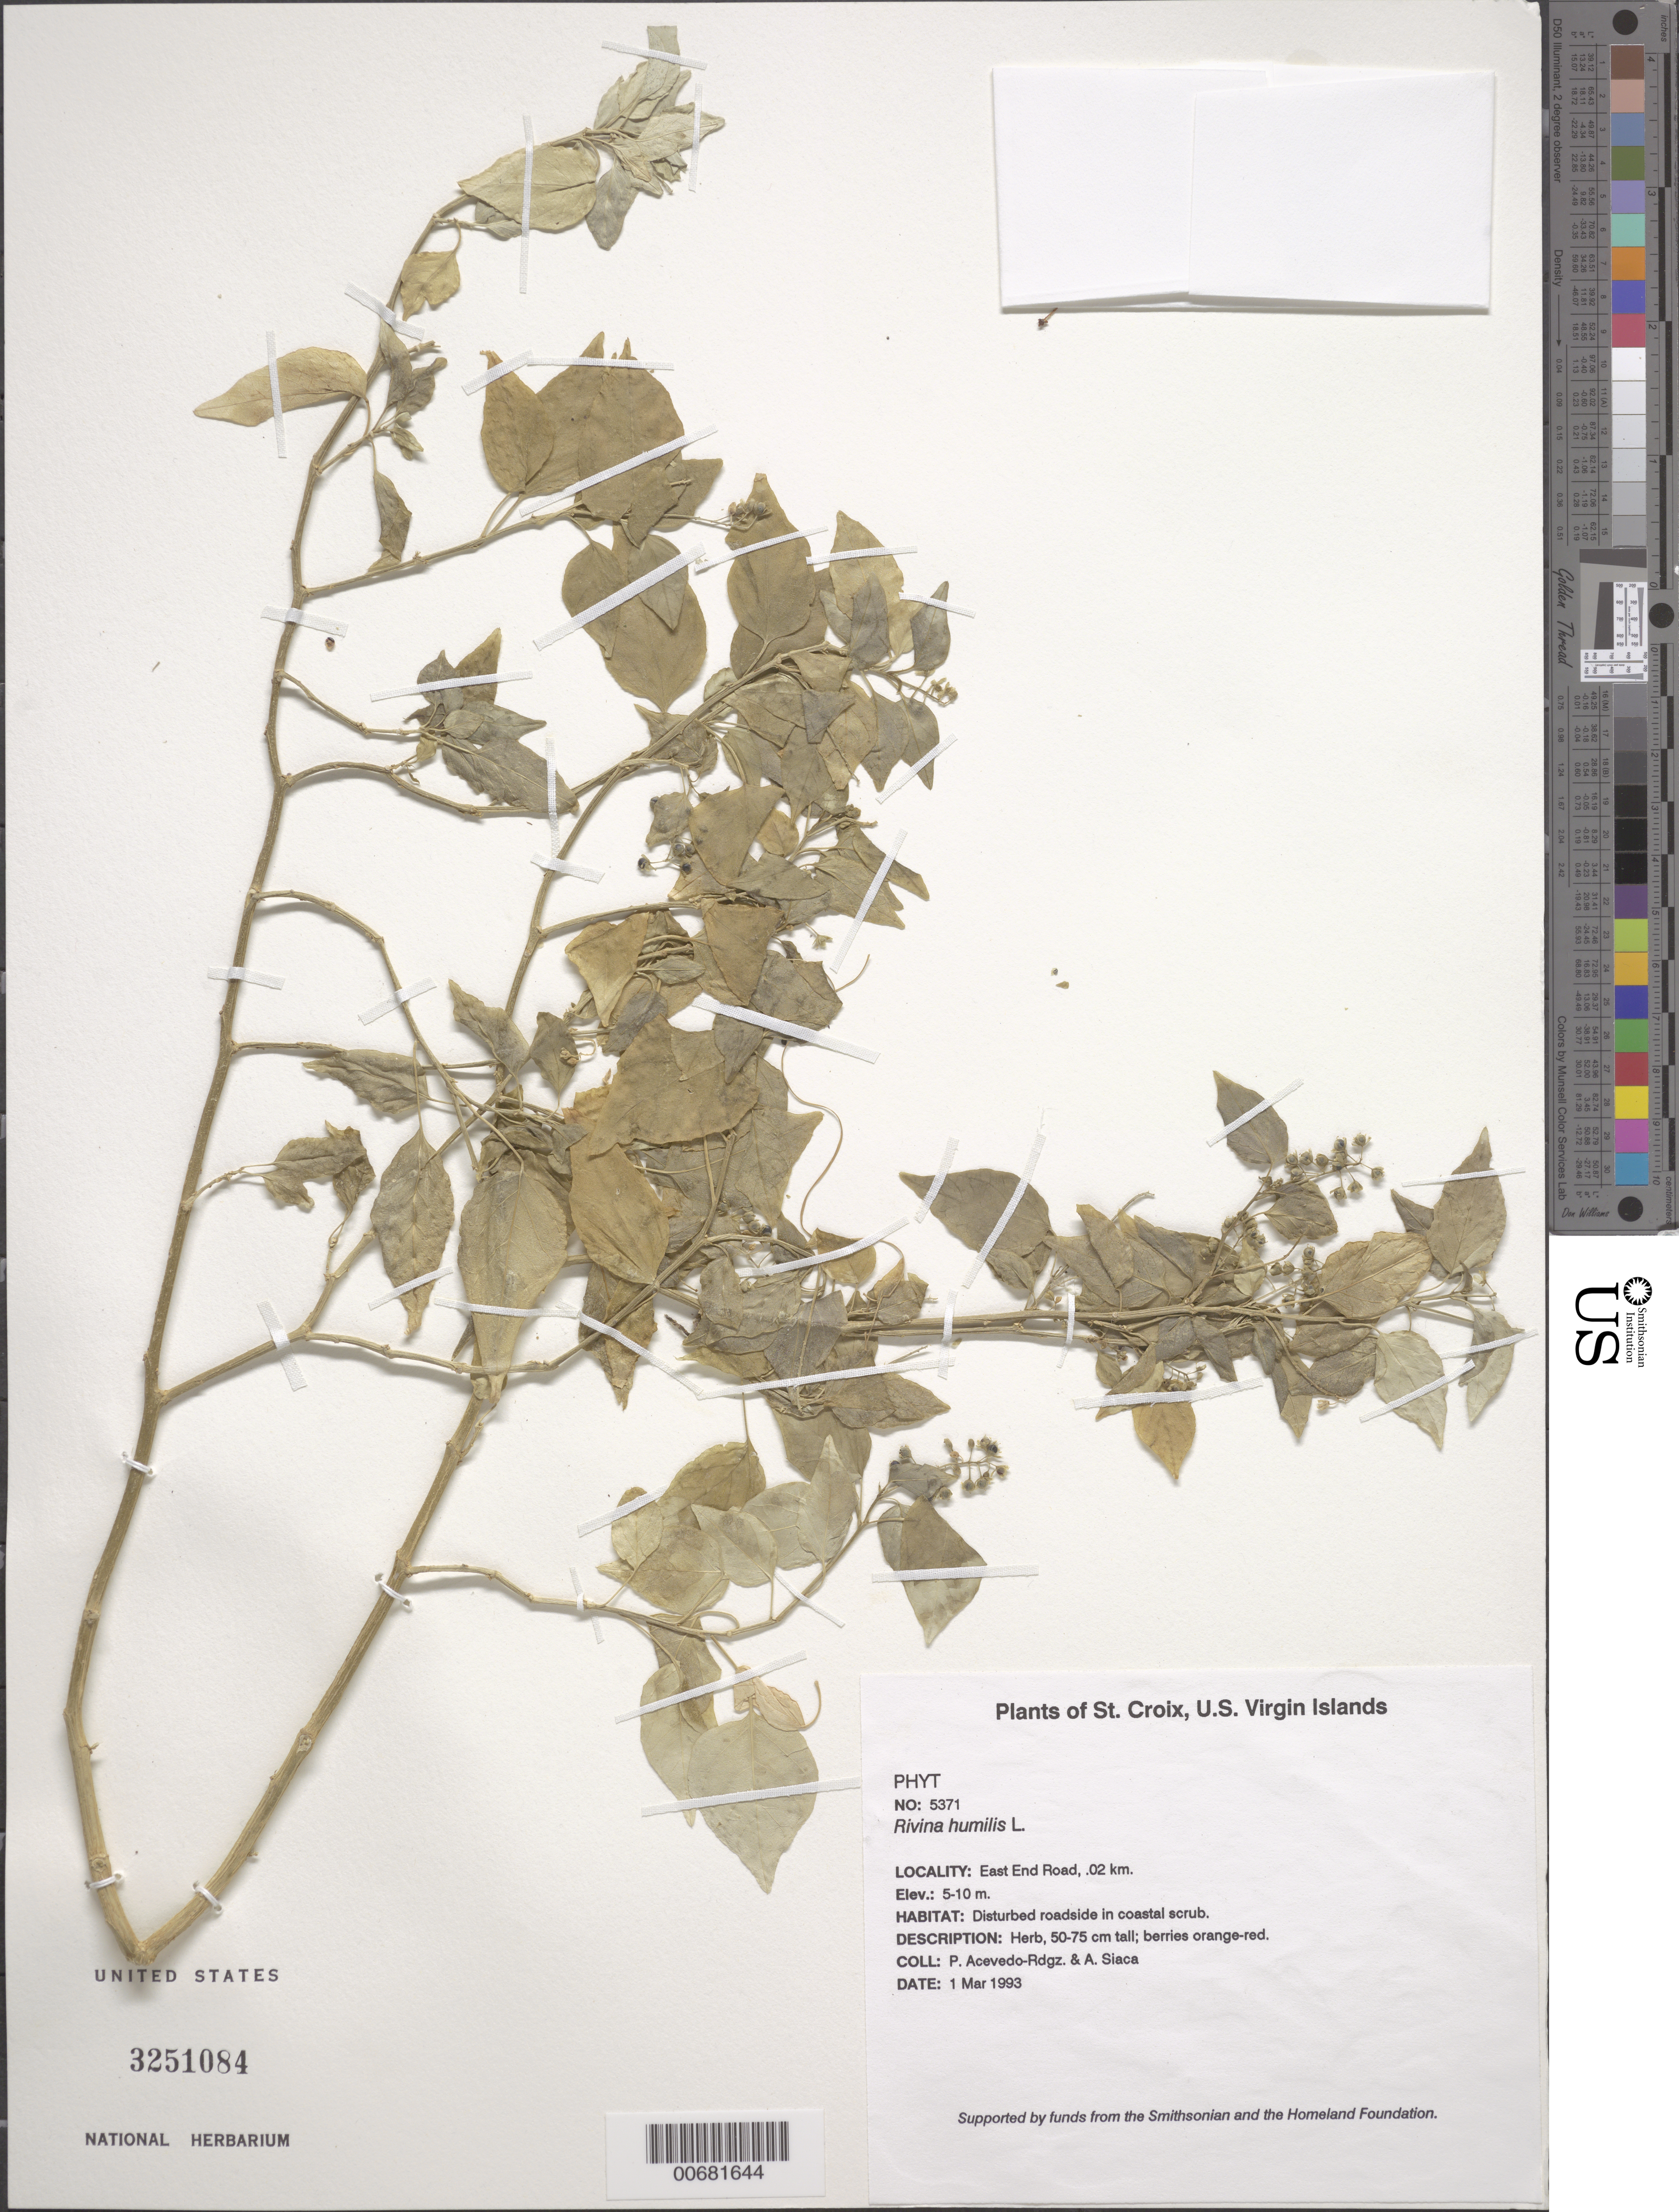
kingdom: Plantae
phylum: Tracheophyta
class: Magnoliopsida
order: Caryophyllales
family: Phytolaccaceae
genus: Rivina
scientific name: Rivina humilis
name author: L.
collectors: P. Acevedo-Rodr. & A. Siaca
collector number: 5371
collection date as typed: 01 Mar 1993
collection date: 1993-03-01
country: U.S. Virgin Islands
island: St. Croix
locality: East End Road, .02 km.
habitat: Disturbed roadside in coastal scrub.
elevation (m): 5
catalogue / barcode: US 3251084